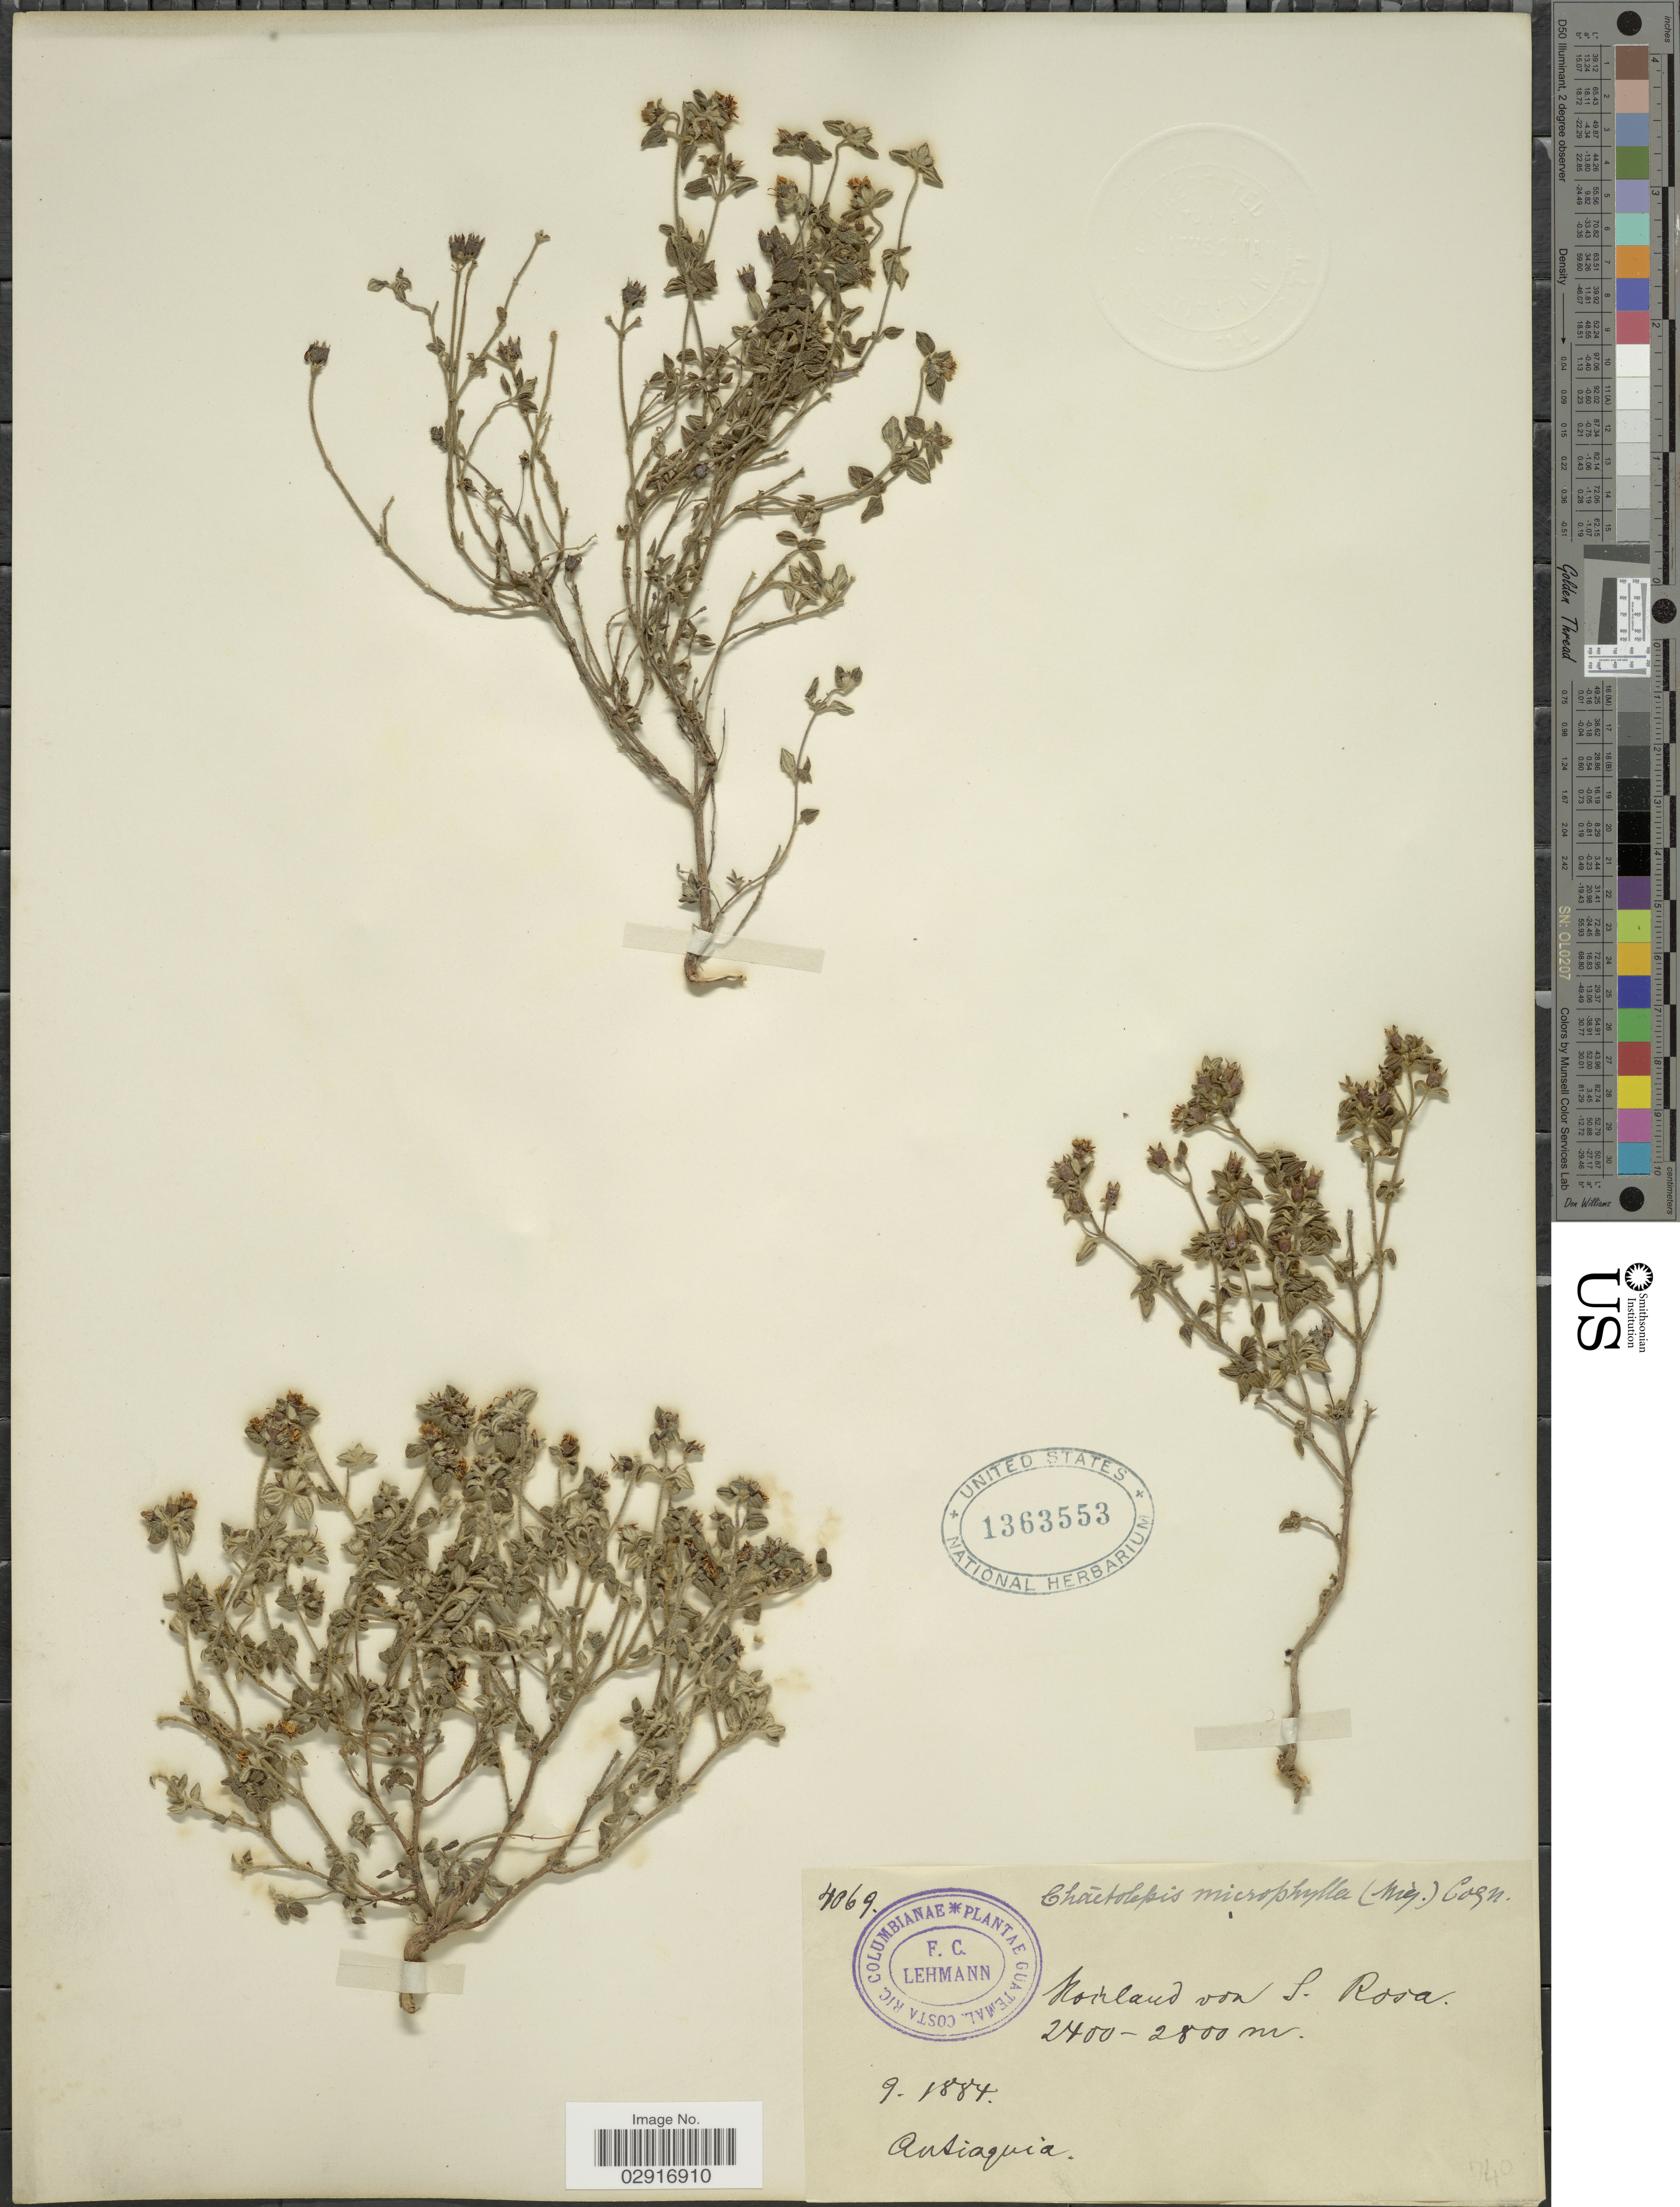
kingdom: Plantae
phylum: Tracheophyta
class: Magnoliopsida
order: Myrtales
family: Melastomataceae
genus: Chaetolepis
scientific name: Chaetolepis microphylla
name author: (Bonpl.) Miq.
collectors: F. C. Lehmann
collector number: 4069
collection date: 1884-09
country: Colombia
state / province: Antioquia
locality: Hochland von S. Rosa.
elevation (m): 2400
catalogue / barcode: US 1363553